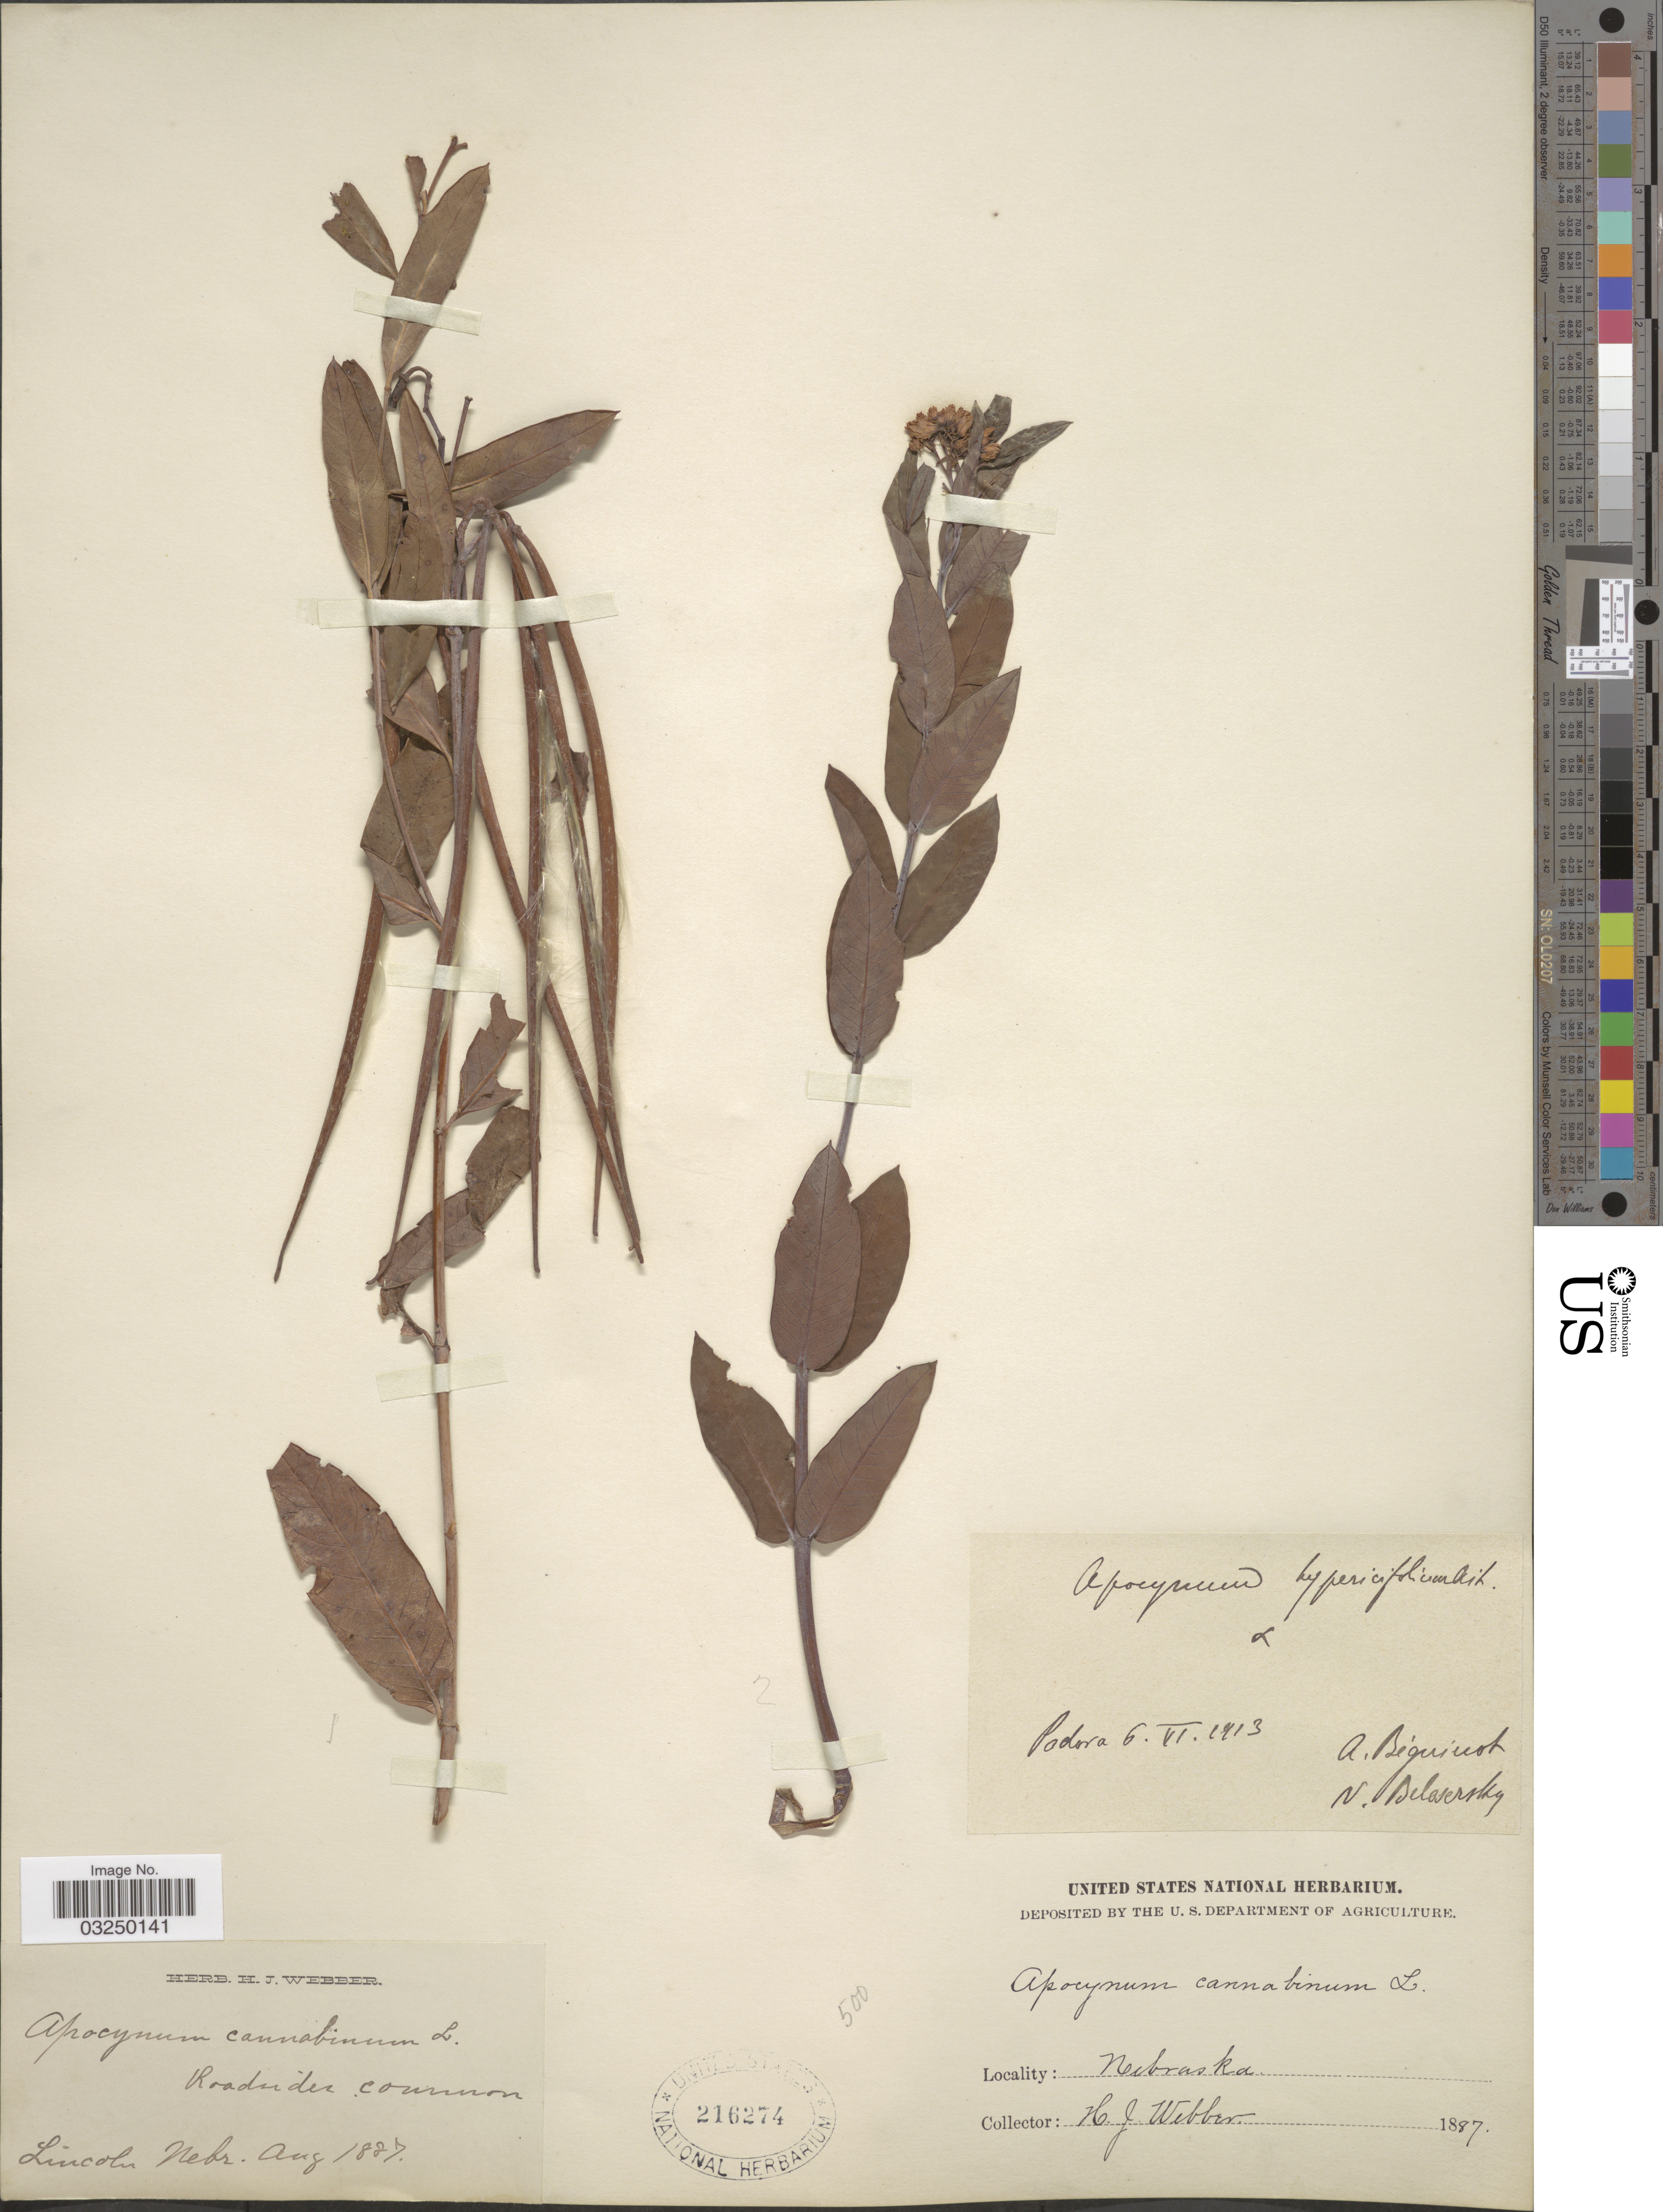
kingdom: Plantae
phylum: Tracheophyta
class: Magnoliopsida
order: Gentianales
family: Apocynaceae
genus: Apocynum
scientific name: Apocynum sibiricum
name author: Jacq.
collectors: H. Webber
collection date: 1887-08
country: United States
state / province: Nebraska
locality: Roadside. Lincoln.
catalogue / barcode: US 216274